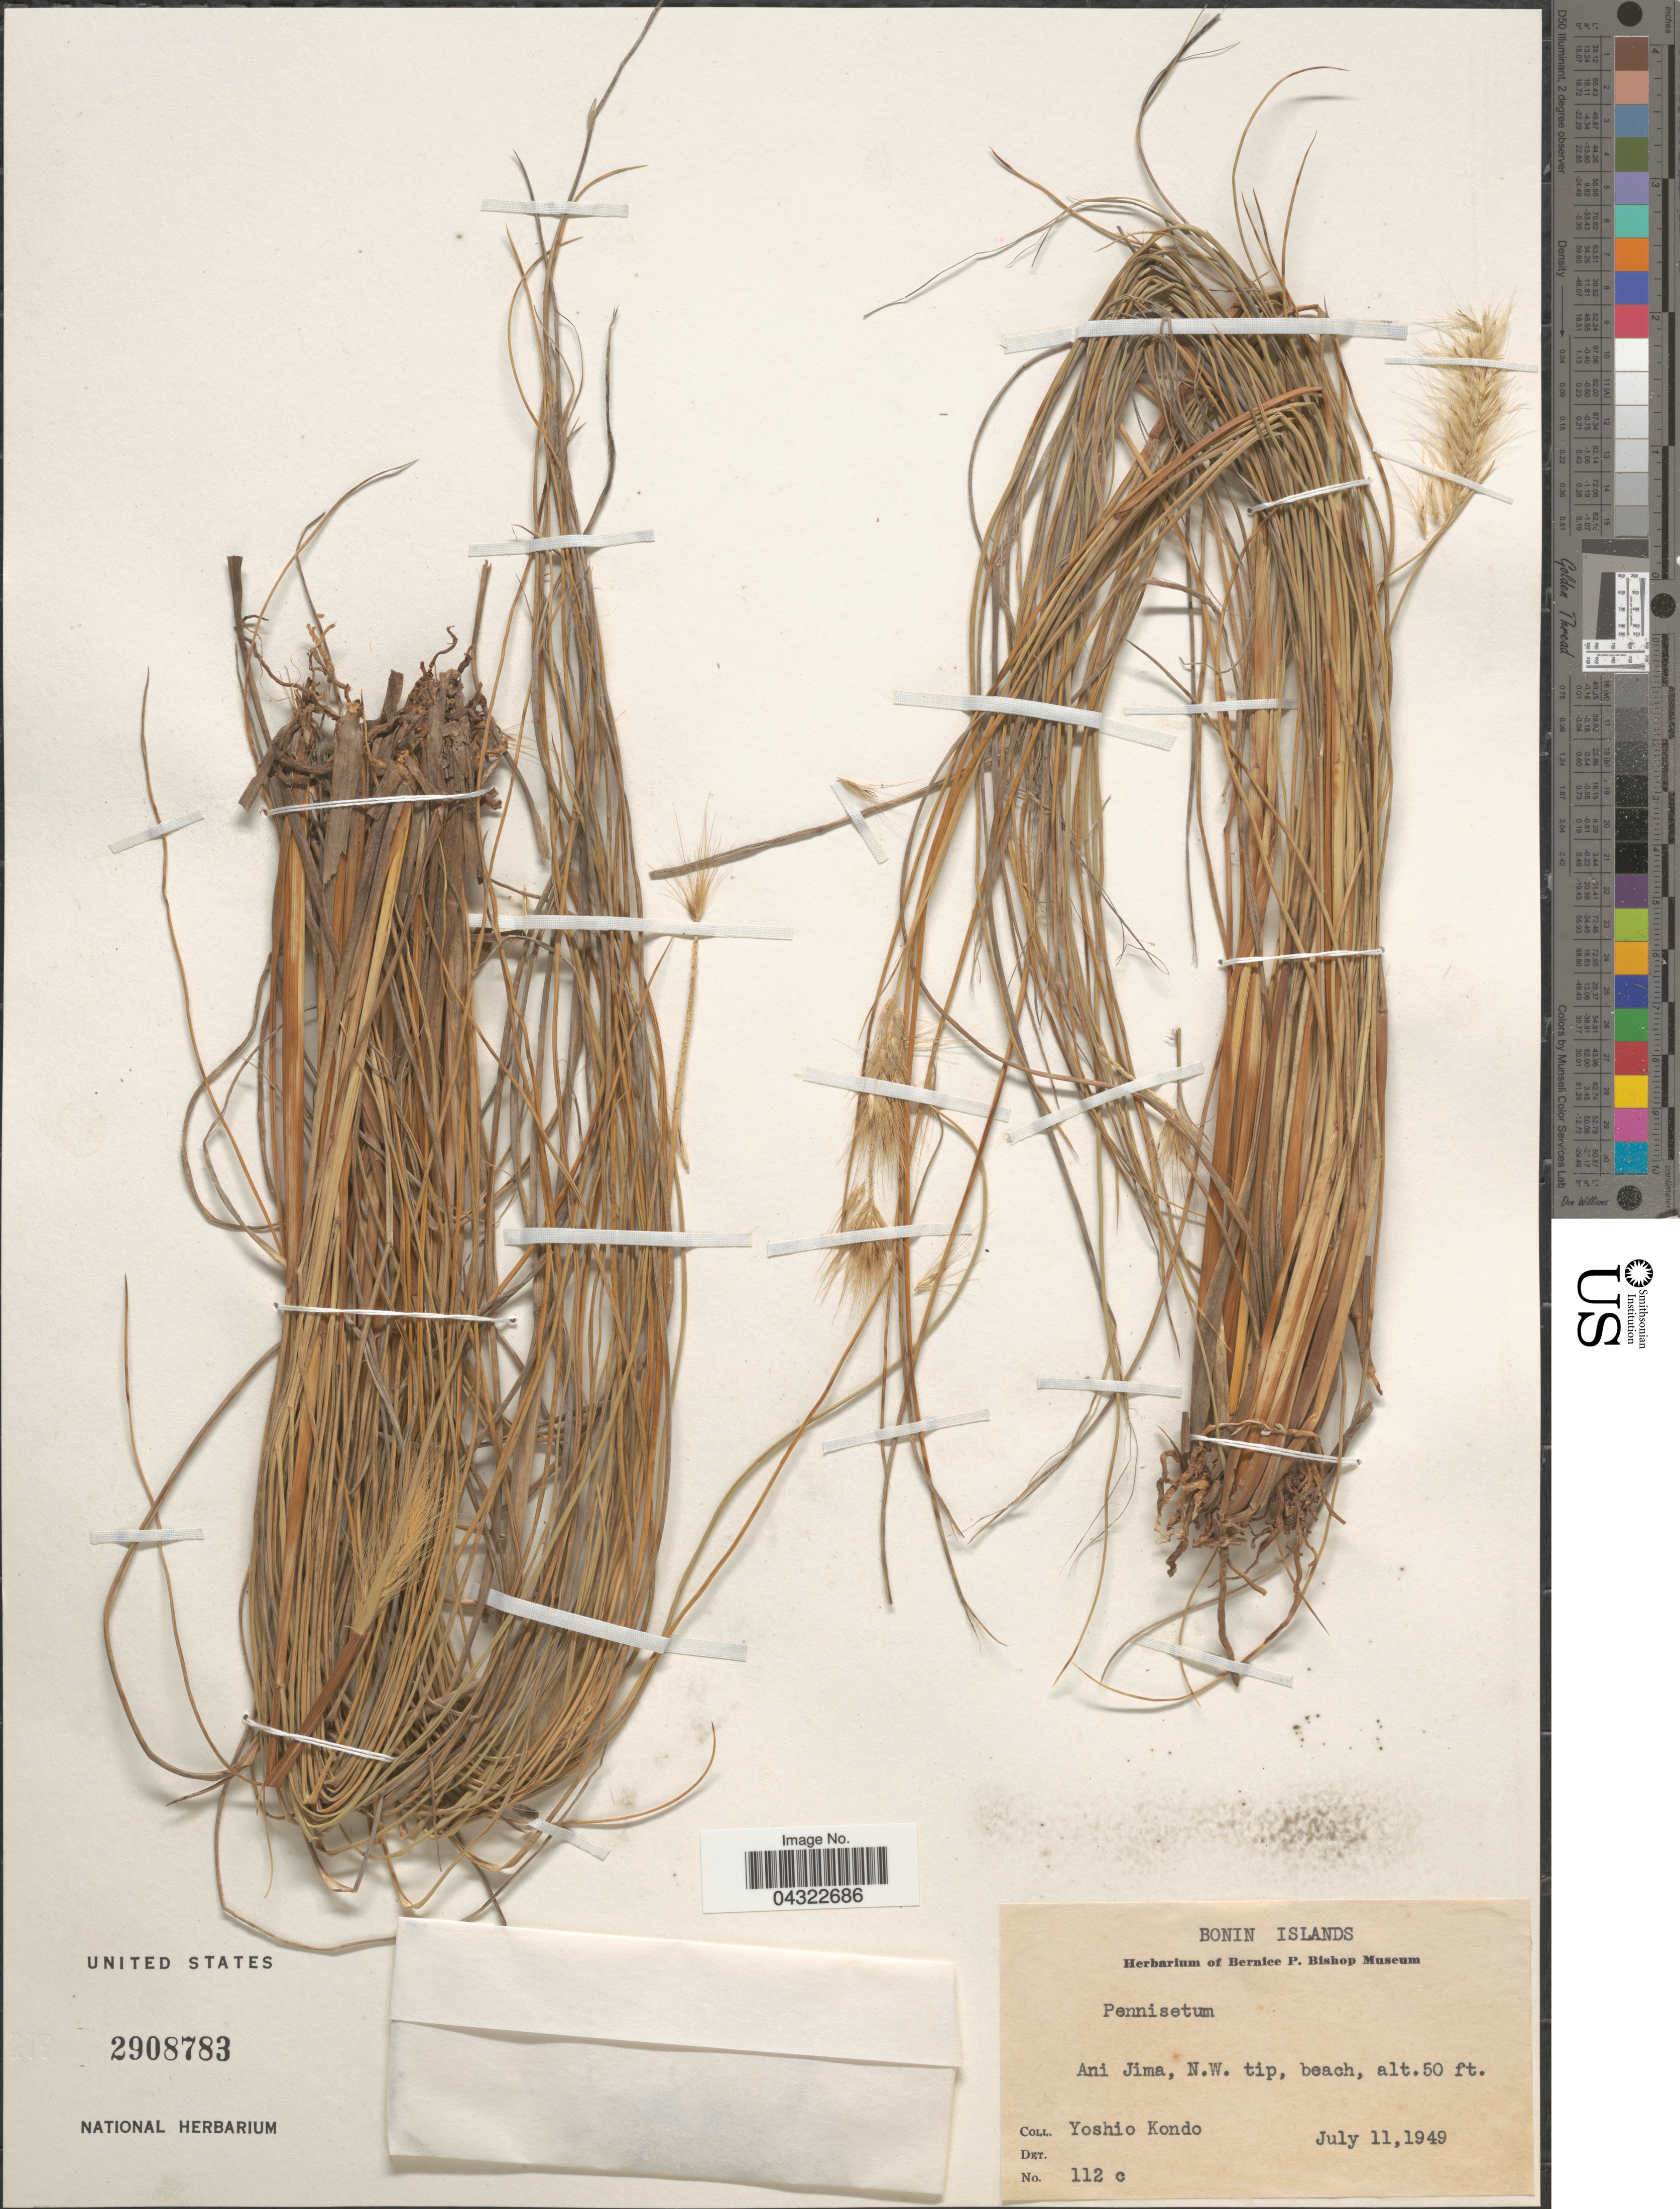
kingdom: Plantae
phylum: Tracheophyta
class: Liliopsida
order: Poales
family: Poaceae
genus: Cenchrus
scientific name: Cenchrus sp.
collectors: Y. Kondo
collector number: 112 c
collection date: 1949-07-11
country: Japan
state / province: Tokyo, Federal City of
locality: Bonin Islands. Ani Jima, N.W. tip, beach.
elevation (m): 15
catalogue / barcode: US 2908783